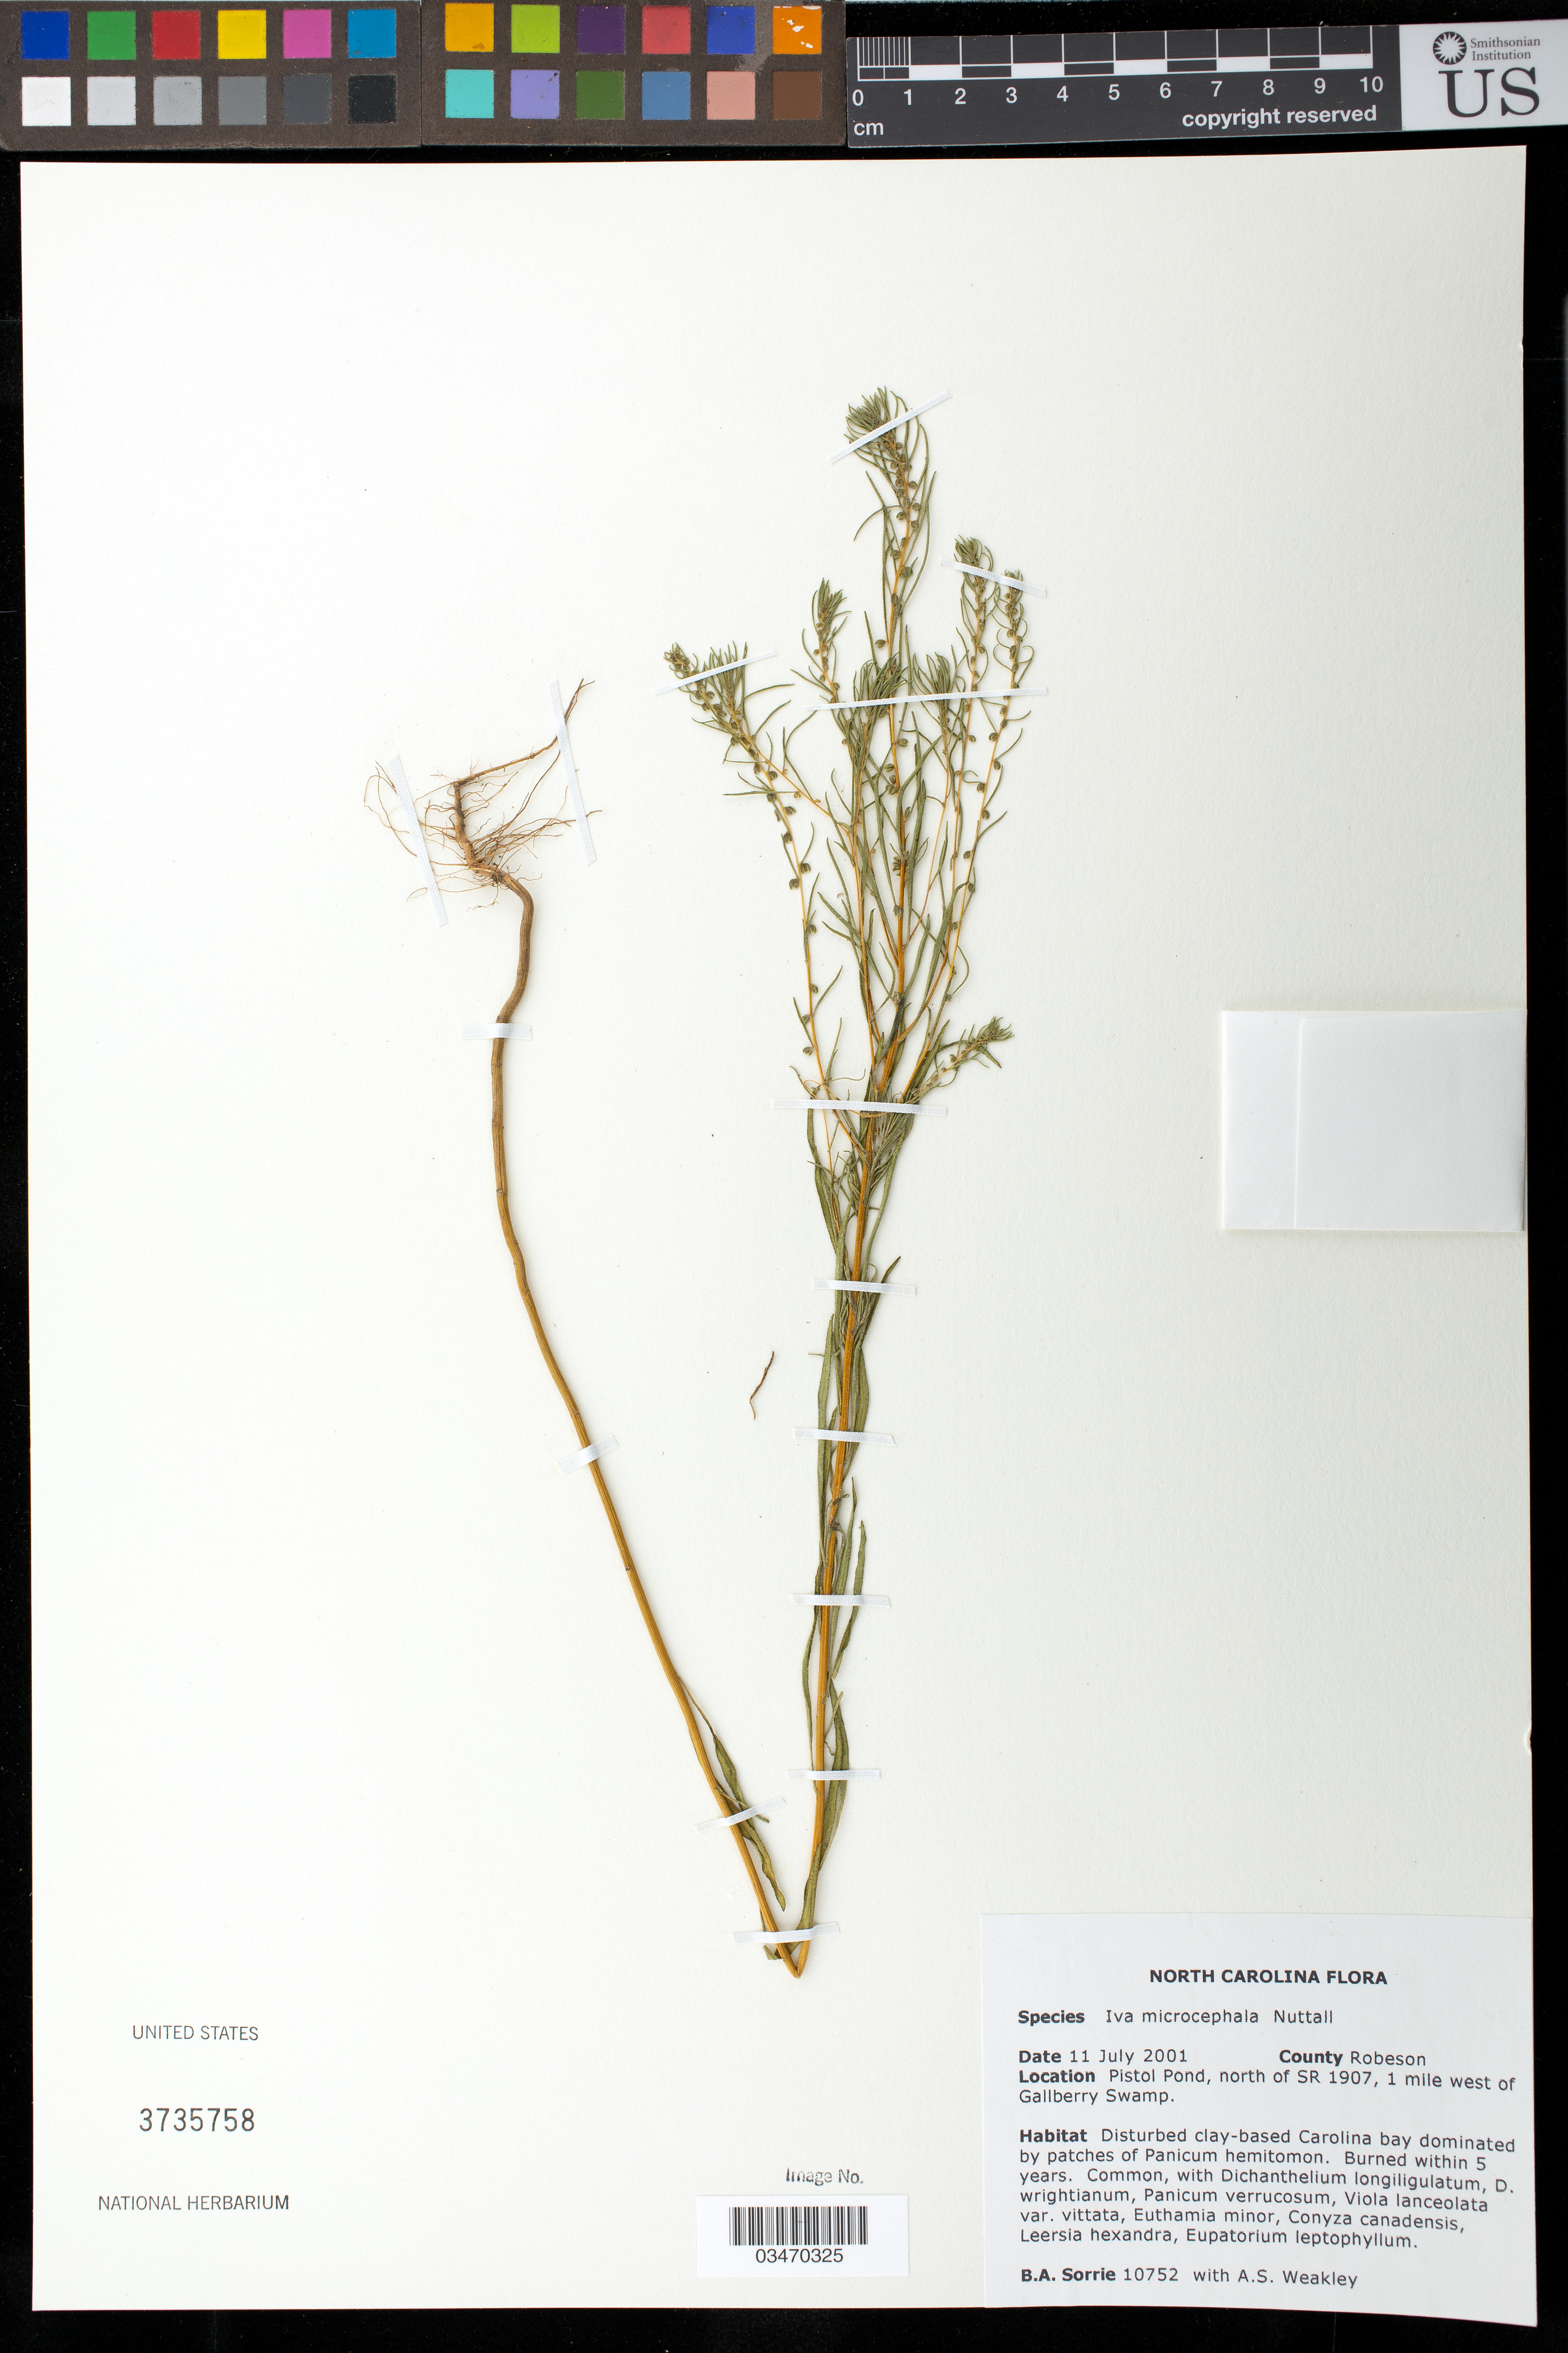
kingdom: Plantae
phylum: Tracheophyta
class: Magnoliopsida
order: Asterales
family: Asteraceae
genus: Iva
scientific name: Iva microcephala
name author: Nutt.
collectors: B. A. Sorrie & A. S. Weakley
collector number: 10752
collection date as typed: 11 Jul 2001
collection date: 2001-07-11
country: United States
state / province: North Carolina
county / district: Robeson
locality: Pistol Pond, N of SR 1907, 1 mile W of Gallberry Swamp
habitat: Disturbed clay-based Carolina bay dominated by patches of Panicum hemitomon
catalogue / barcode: US 3735758